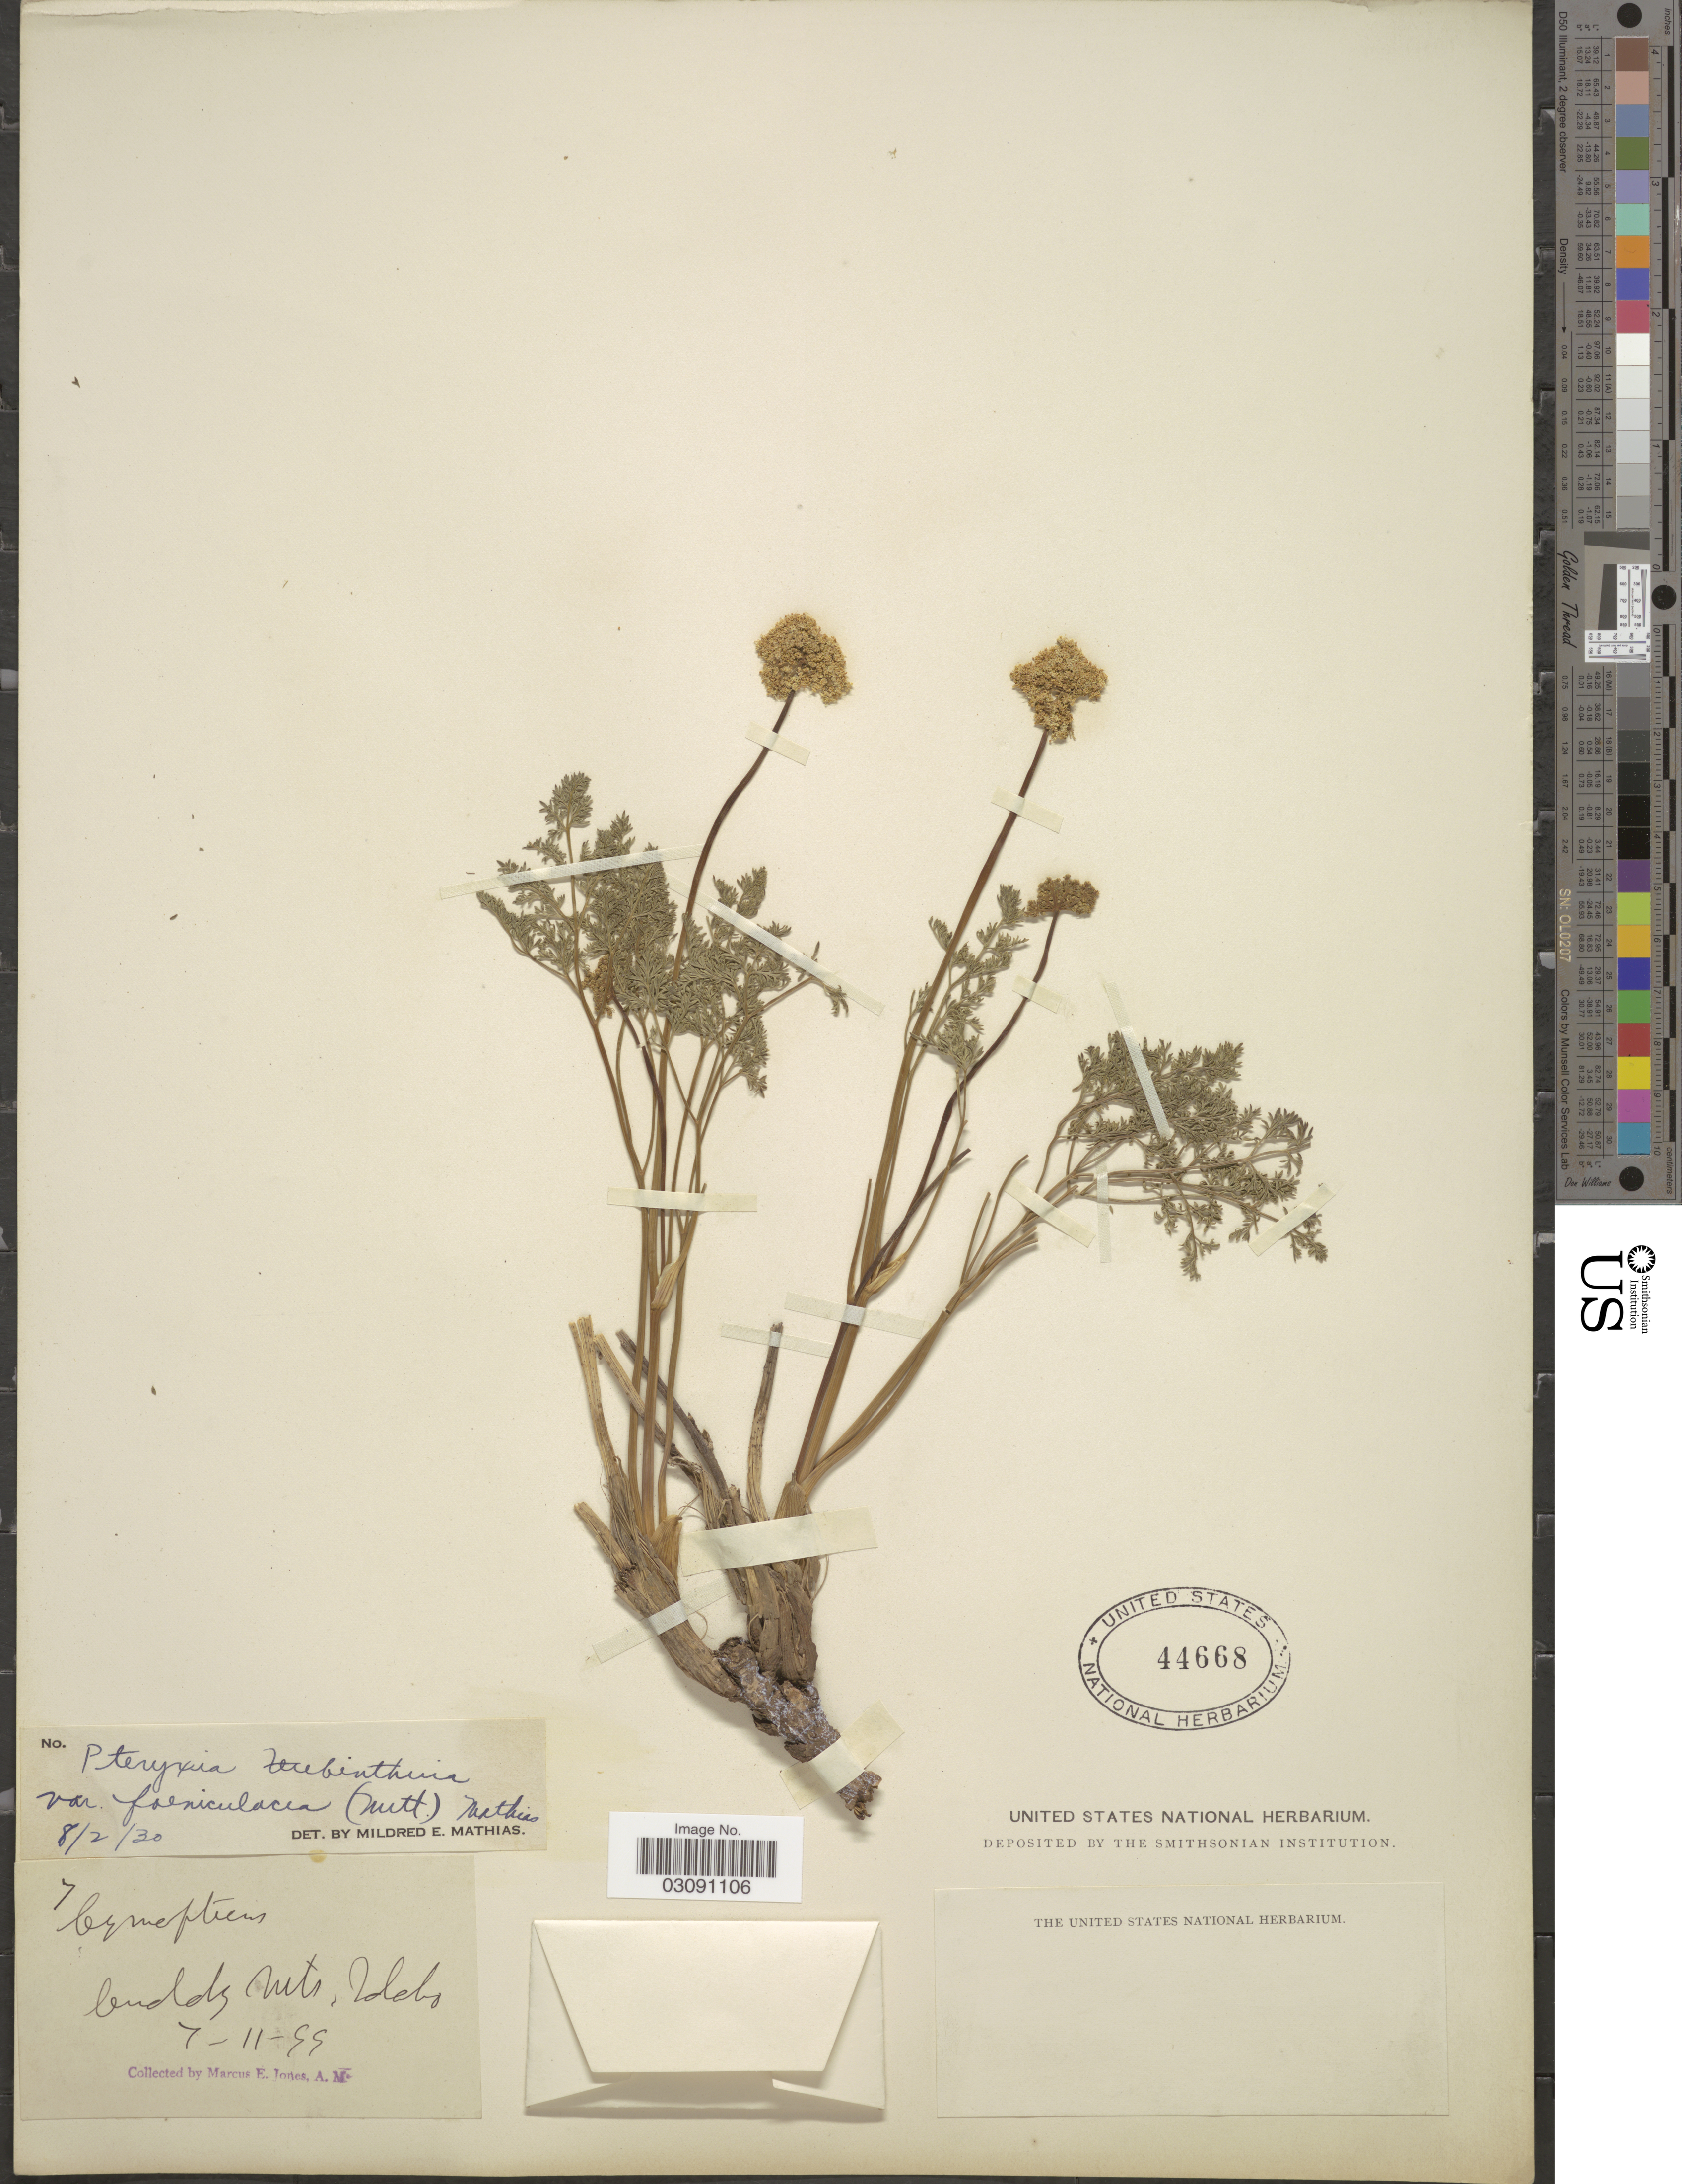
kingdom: Plantae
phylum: Tracheophyta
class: Magnoliopsida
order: Apiales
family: Apiaceae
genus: Pteryxia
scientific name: Pteryxia terebinthina var. foeniculacea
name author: (Torr. & A. Gray) Mathias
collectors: M. E. Jones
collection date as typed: Transcribed d/m/y: 11/7/99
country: United States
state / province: Idaho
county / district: Washington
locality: Cuddy Mts.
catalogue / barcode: US 44668